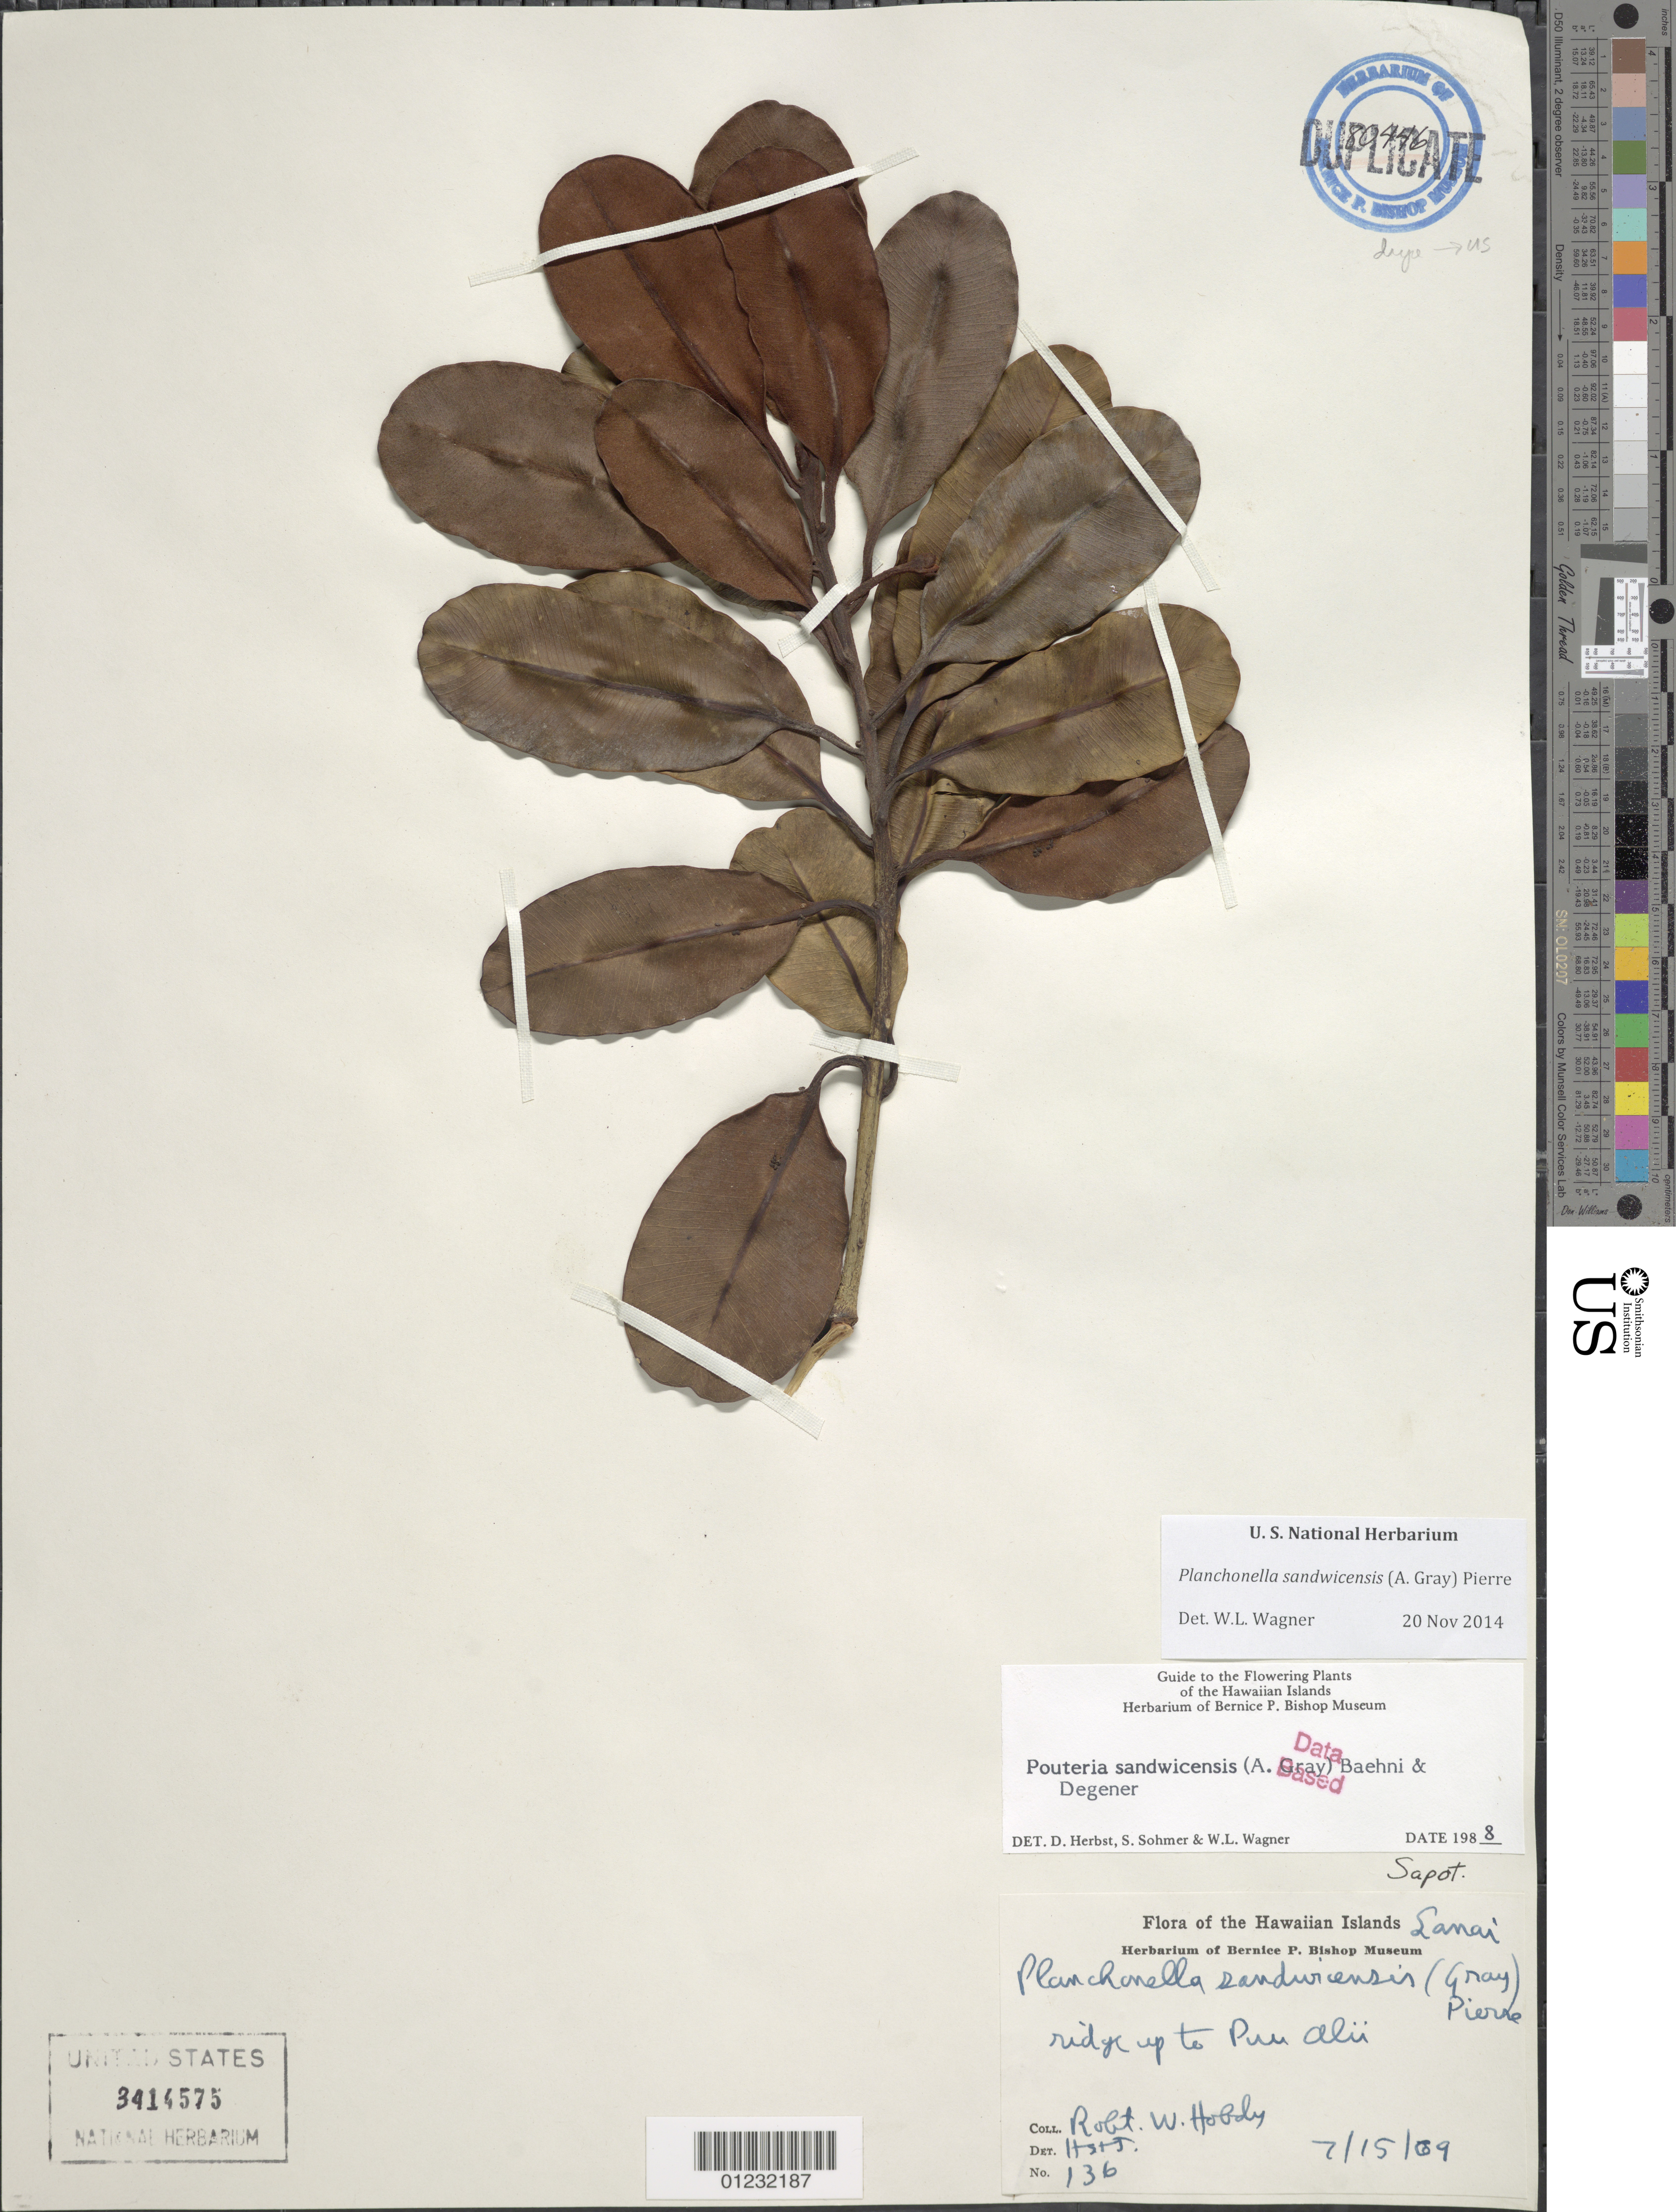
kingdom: Plantae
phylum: Tracheophyta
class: Magnoliopsida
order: Ericales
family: Sapotaceae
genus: Planchonella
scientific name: Planchonella sandwicensis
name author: (A. Gray) Pierre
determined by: Wagner, W. L., (BOT), Smithsonian Institution - National Museum of Natural History (UNITED STATES)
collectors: R. Hobdy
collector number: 136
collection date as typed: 15 Jul 1969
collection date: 1969-07-15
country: United States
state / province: Hawaii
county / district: Maui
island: Lana'i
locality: Ridge up to Puu Alii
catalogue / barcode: US 3414575